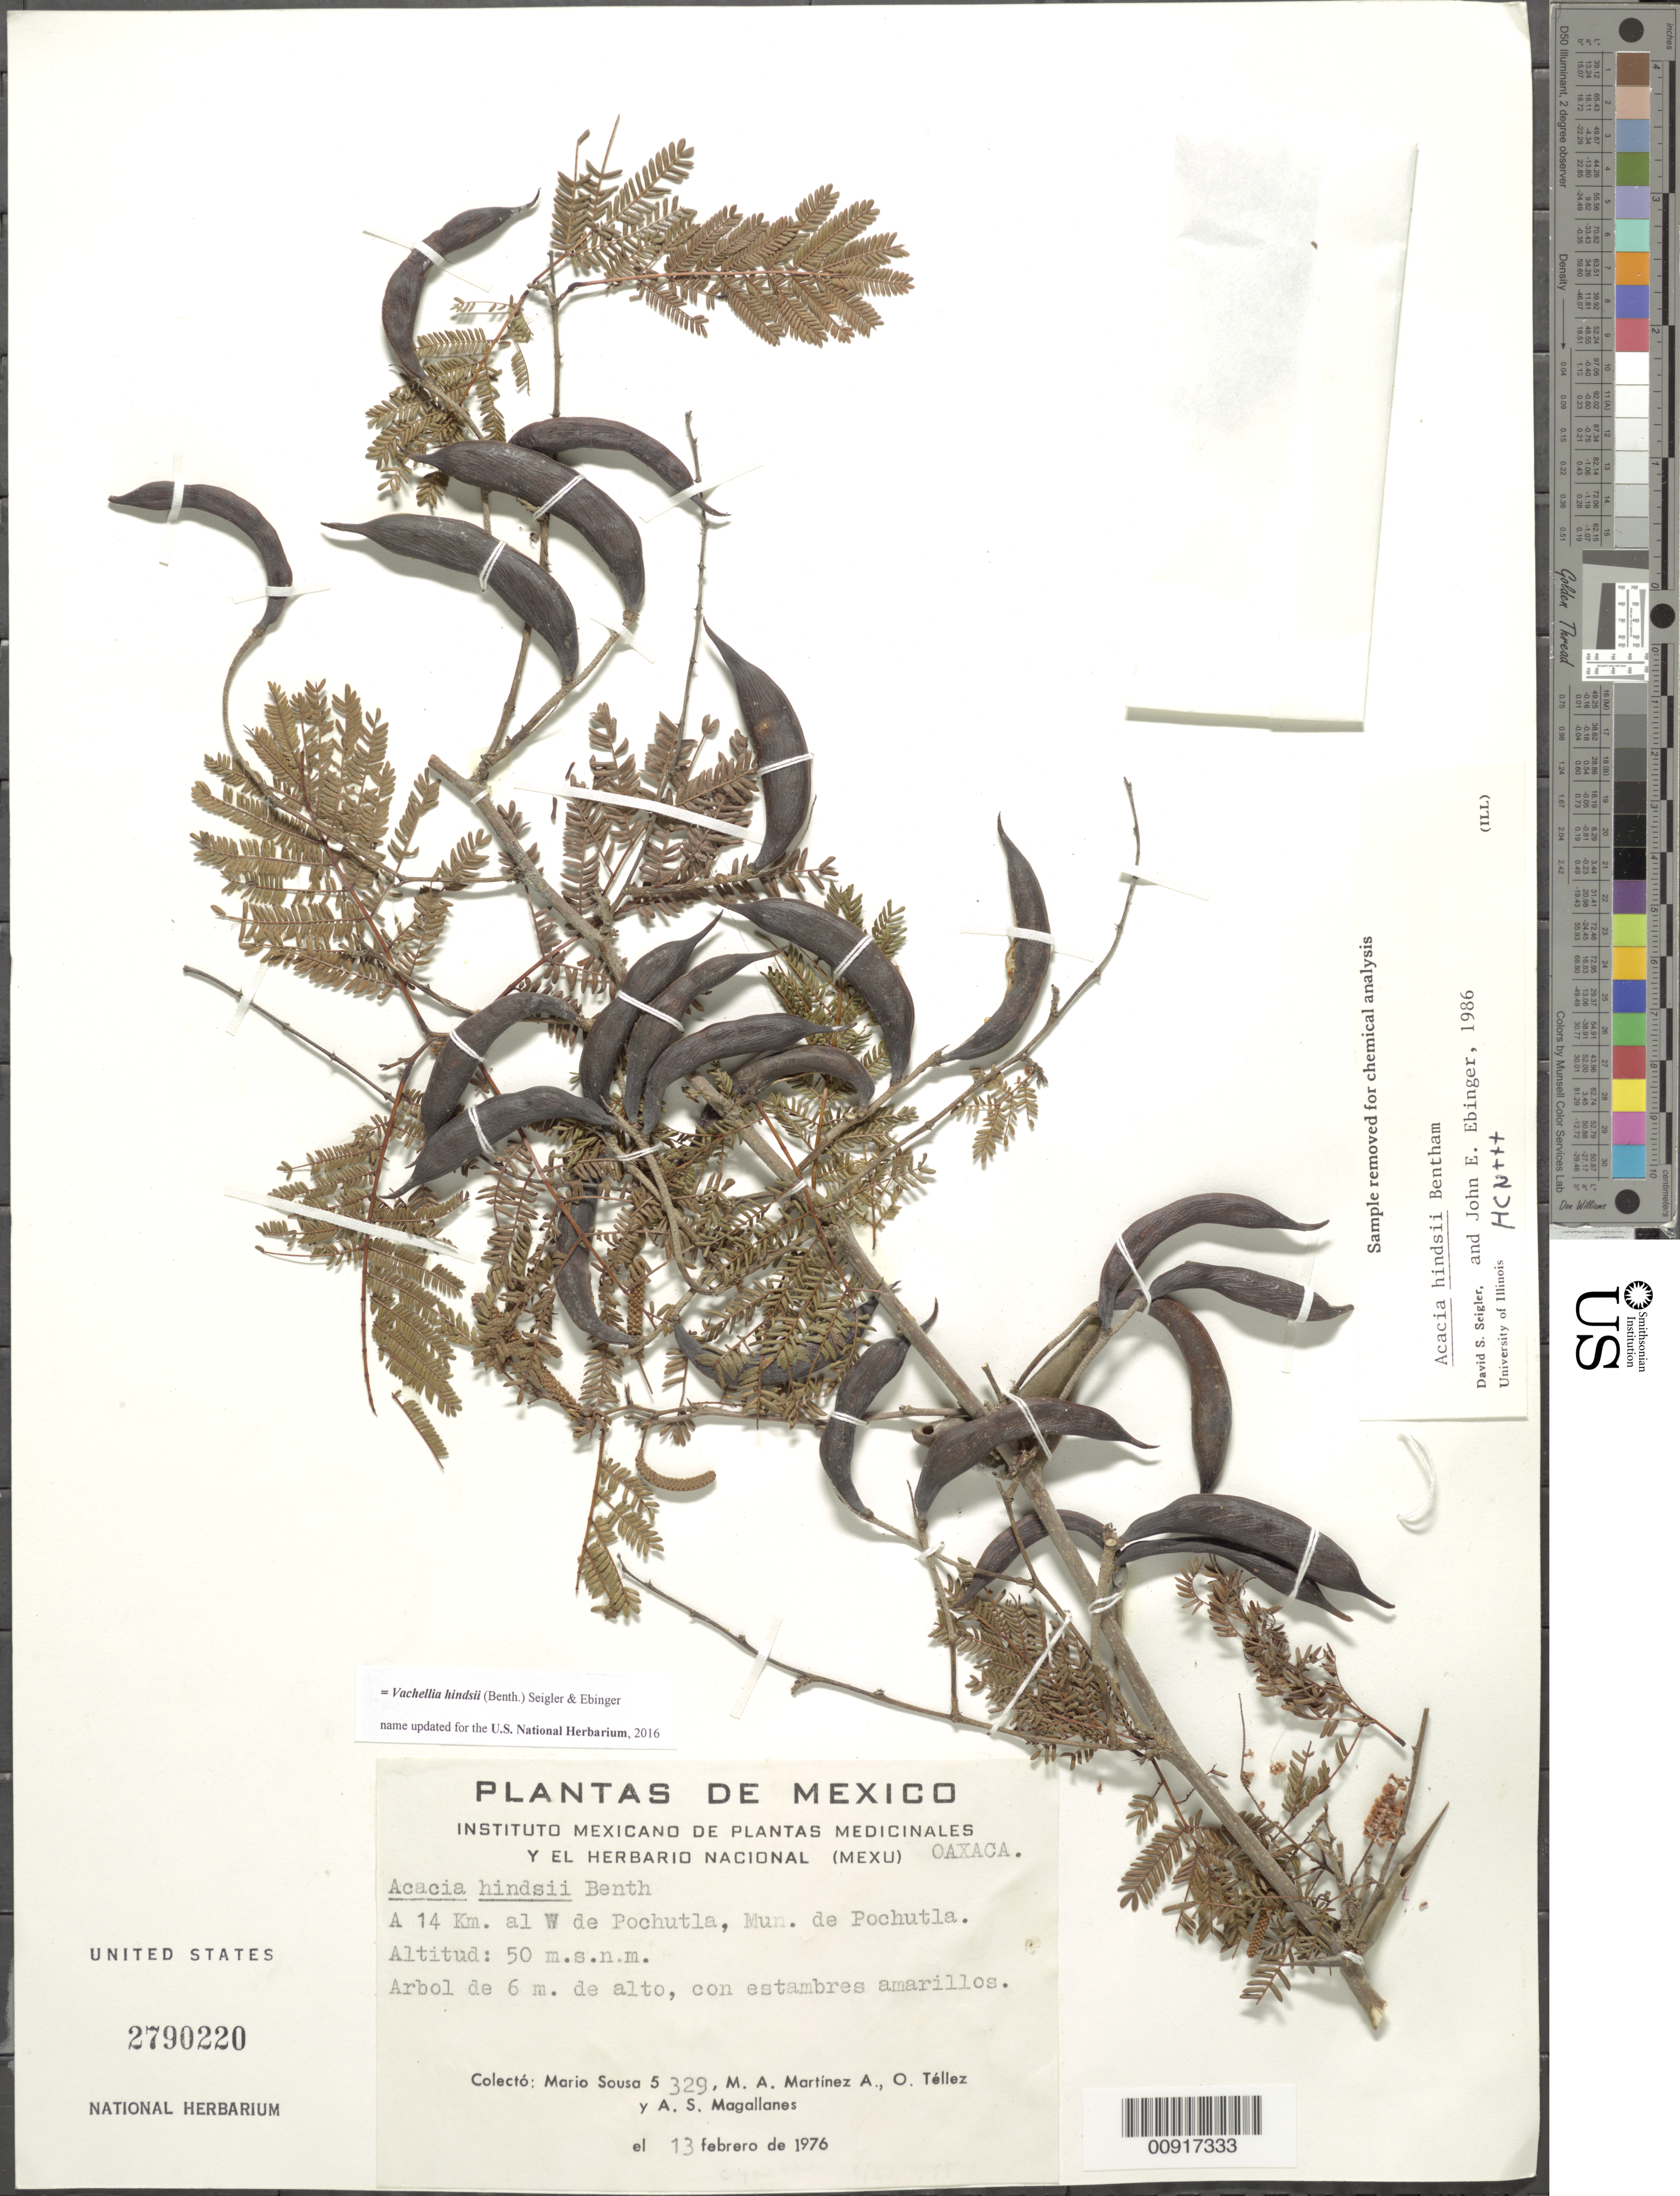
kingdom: Plantae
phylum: Tracheophyta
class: Magnoliopsida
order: Fabales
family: Fabaceae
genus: Vachellia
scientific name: Vachellia hindsii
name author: (Benth.) Seigler & Ebinger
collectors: M. Sousa S., M. A. Martínez Alfaro, O. Téllez V. & A. Magallanes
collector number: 5329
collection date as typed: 13 Feb 1976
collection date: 1976-02-13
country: Mexico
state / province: Oaxaca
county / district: Pochutla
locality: A 14 km. al W de Pochutla, Mun. de Pochutla, Oaxaca.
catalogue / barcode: US 2790220